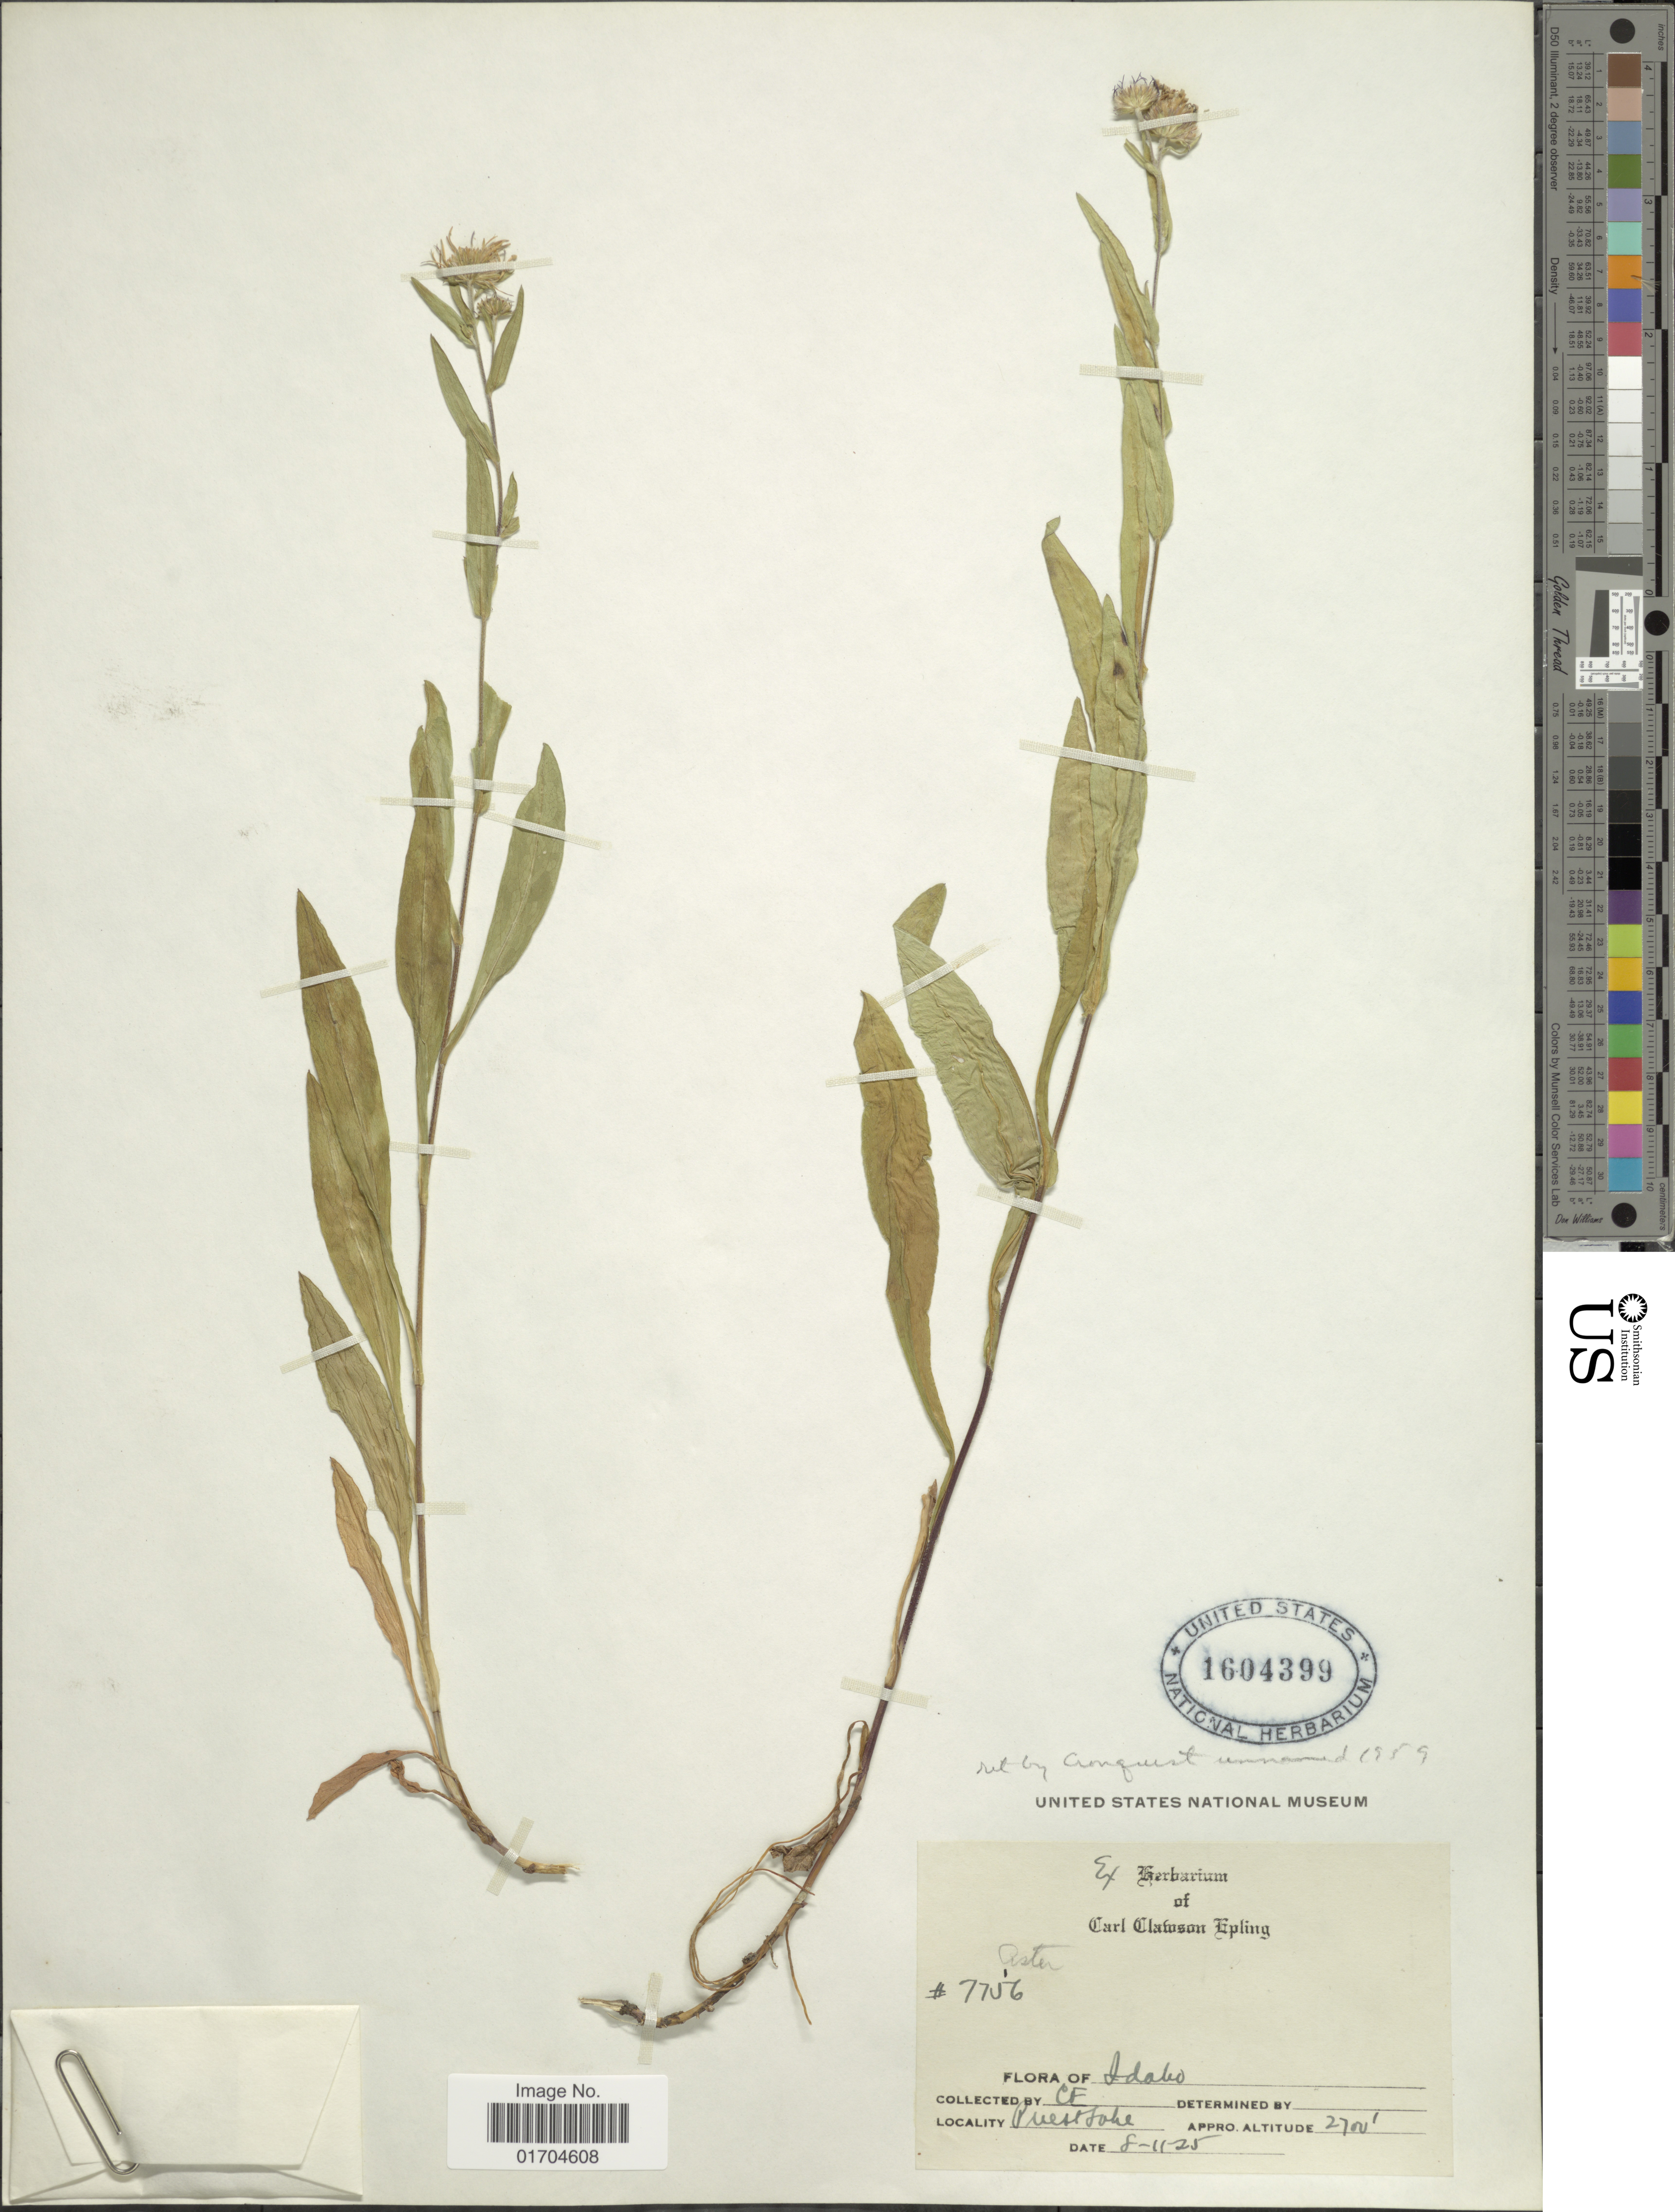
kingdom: Plantae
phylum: Tracheophyta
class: Magnoliopsida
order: Asterales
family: Asteraceae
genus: Symphyotrichum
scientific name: Symphyotrichum sp.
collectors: C. C. Epling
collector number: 7756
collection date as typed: Transcribed d/m/y: 11/8/25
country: United States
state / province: Idaho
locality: Priest Lake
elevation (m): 823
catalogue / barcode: US 1604399